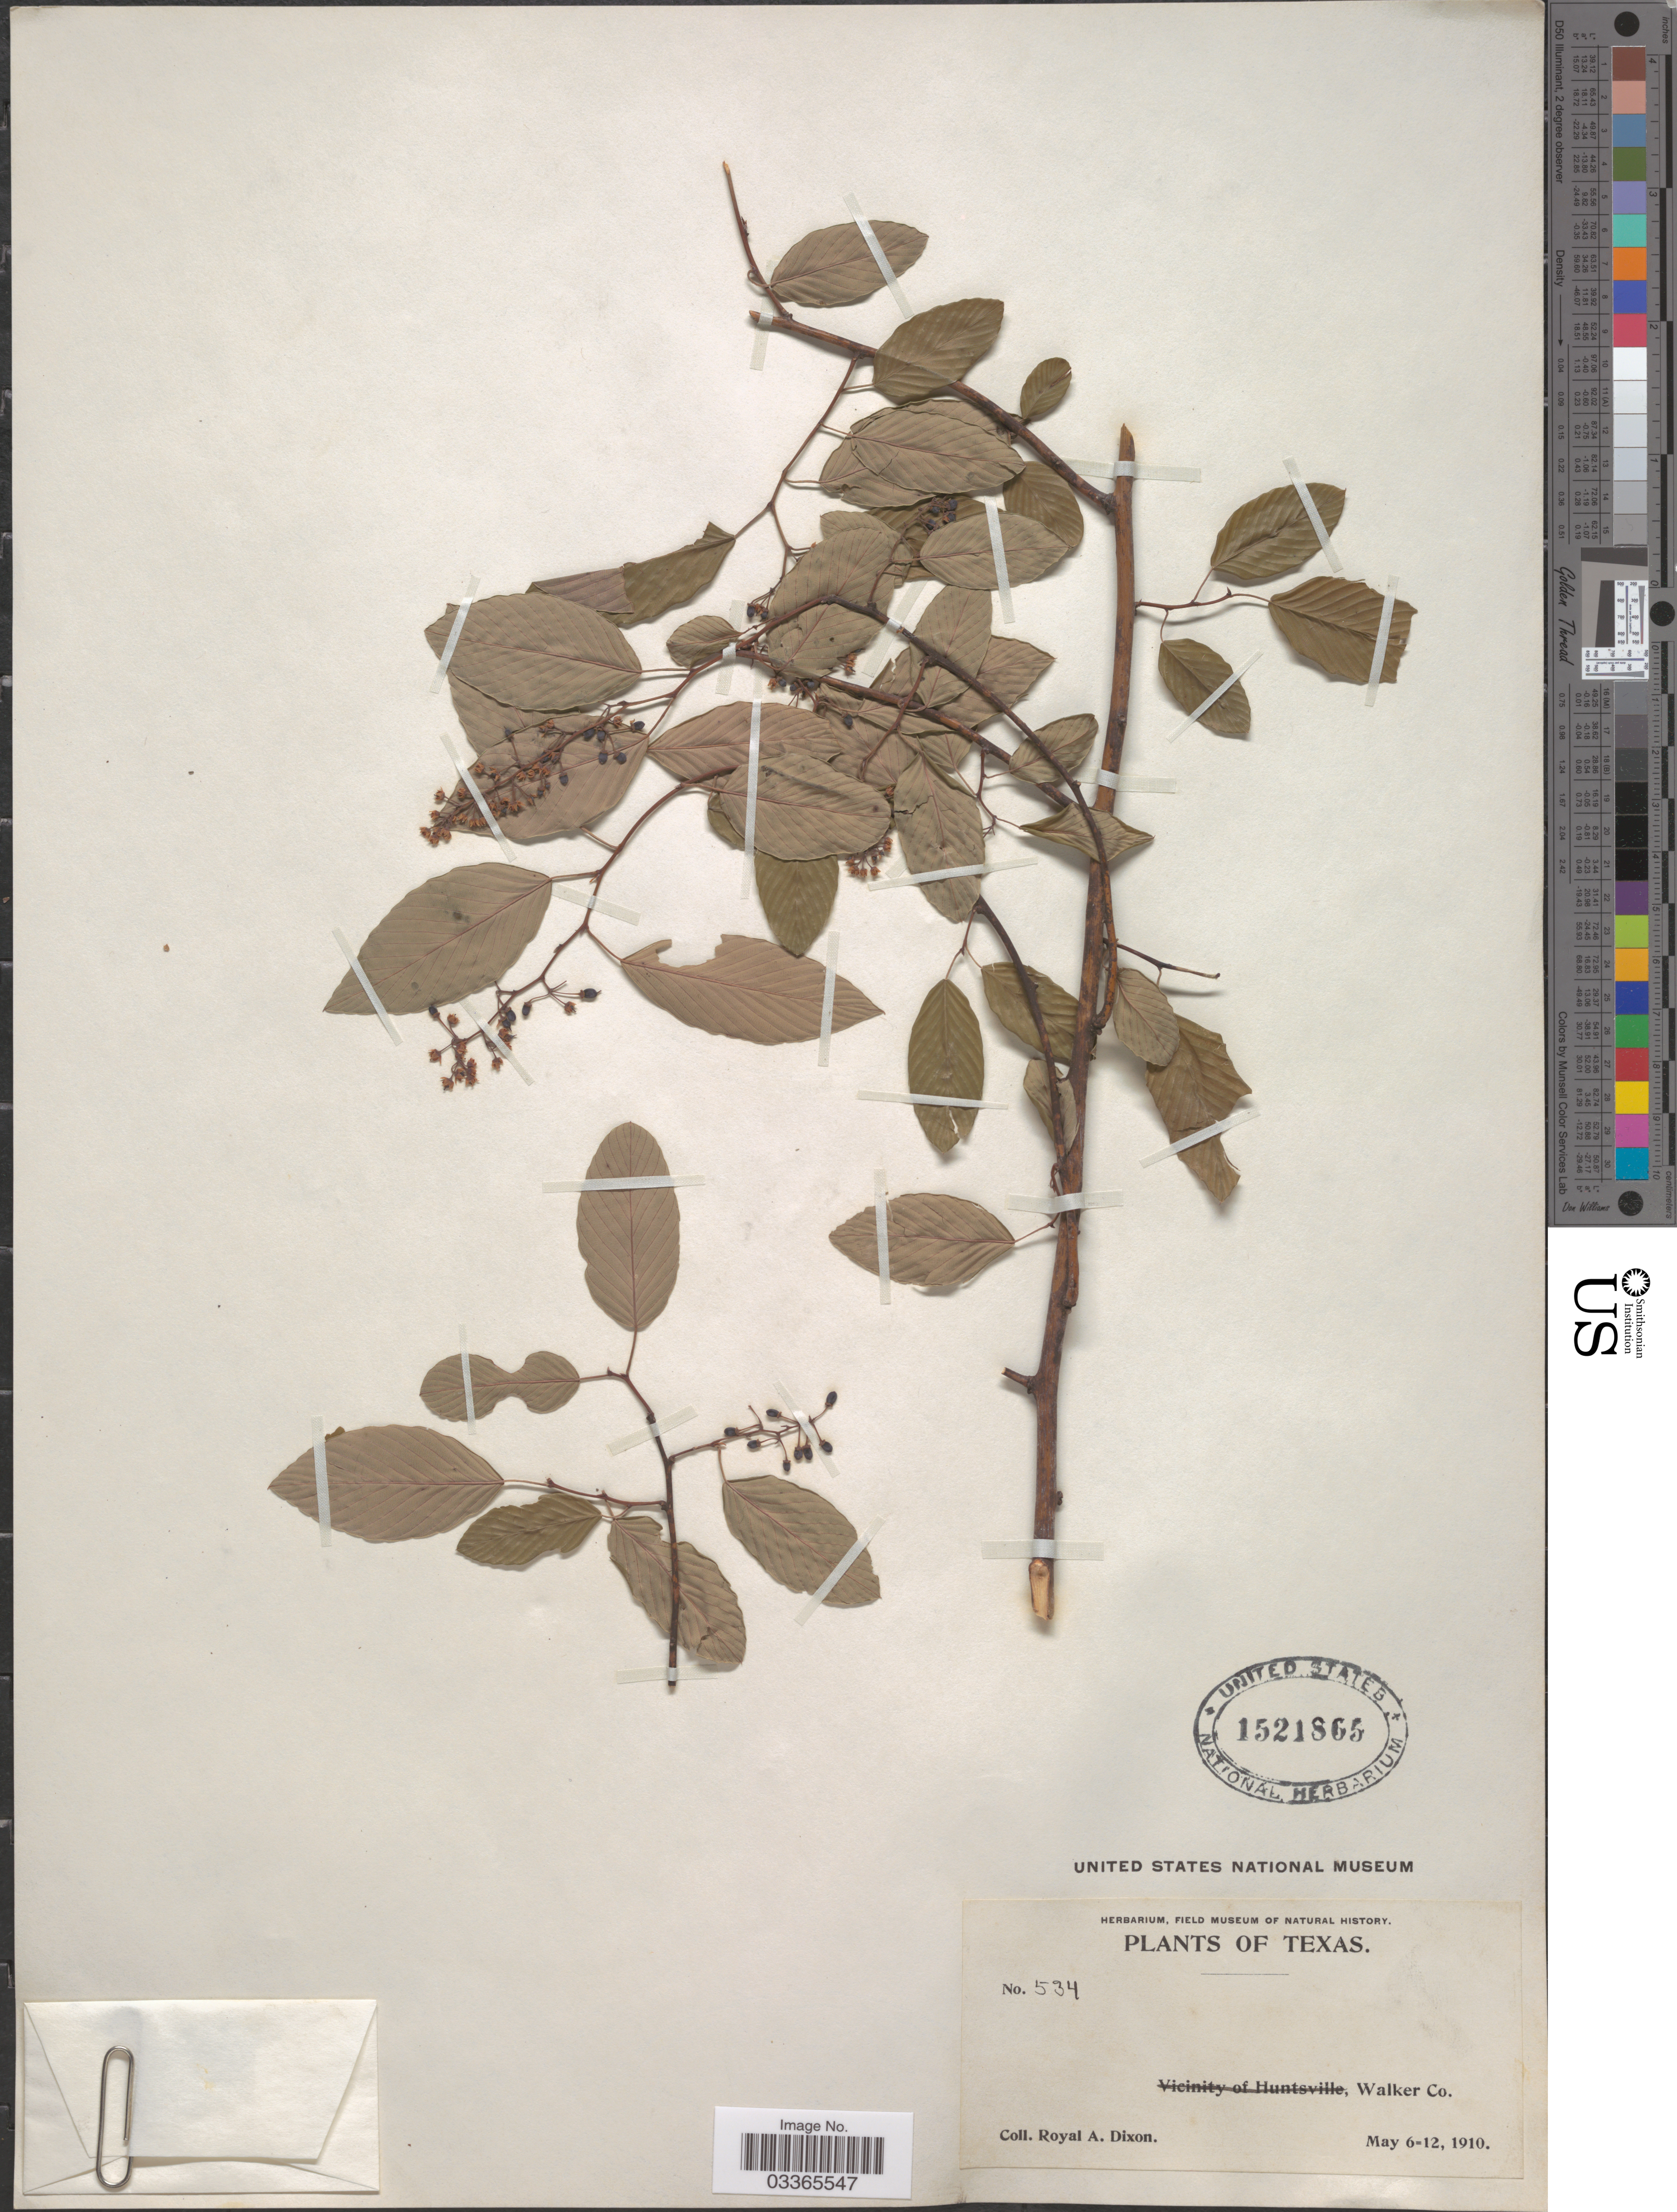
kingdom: Plantae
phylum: Tracheophyta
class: Magnoliopsida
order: Rosales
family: Rhamnaceae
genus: Berchemia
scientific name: Berchemia scandens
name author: (Hill) K. Koch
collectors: R. A. Dixon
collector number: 534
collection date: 1910-05-06/1910-05-12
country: United States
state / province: Texas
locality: Walker Co.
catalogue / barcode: US 1521865